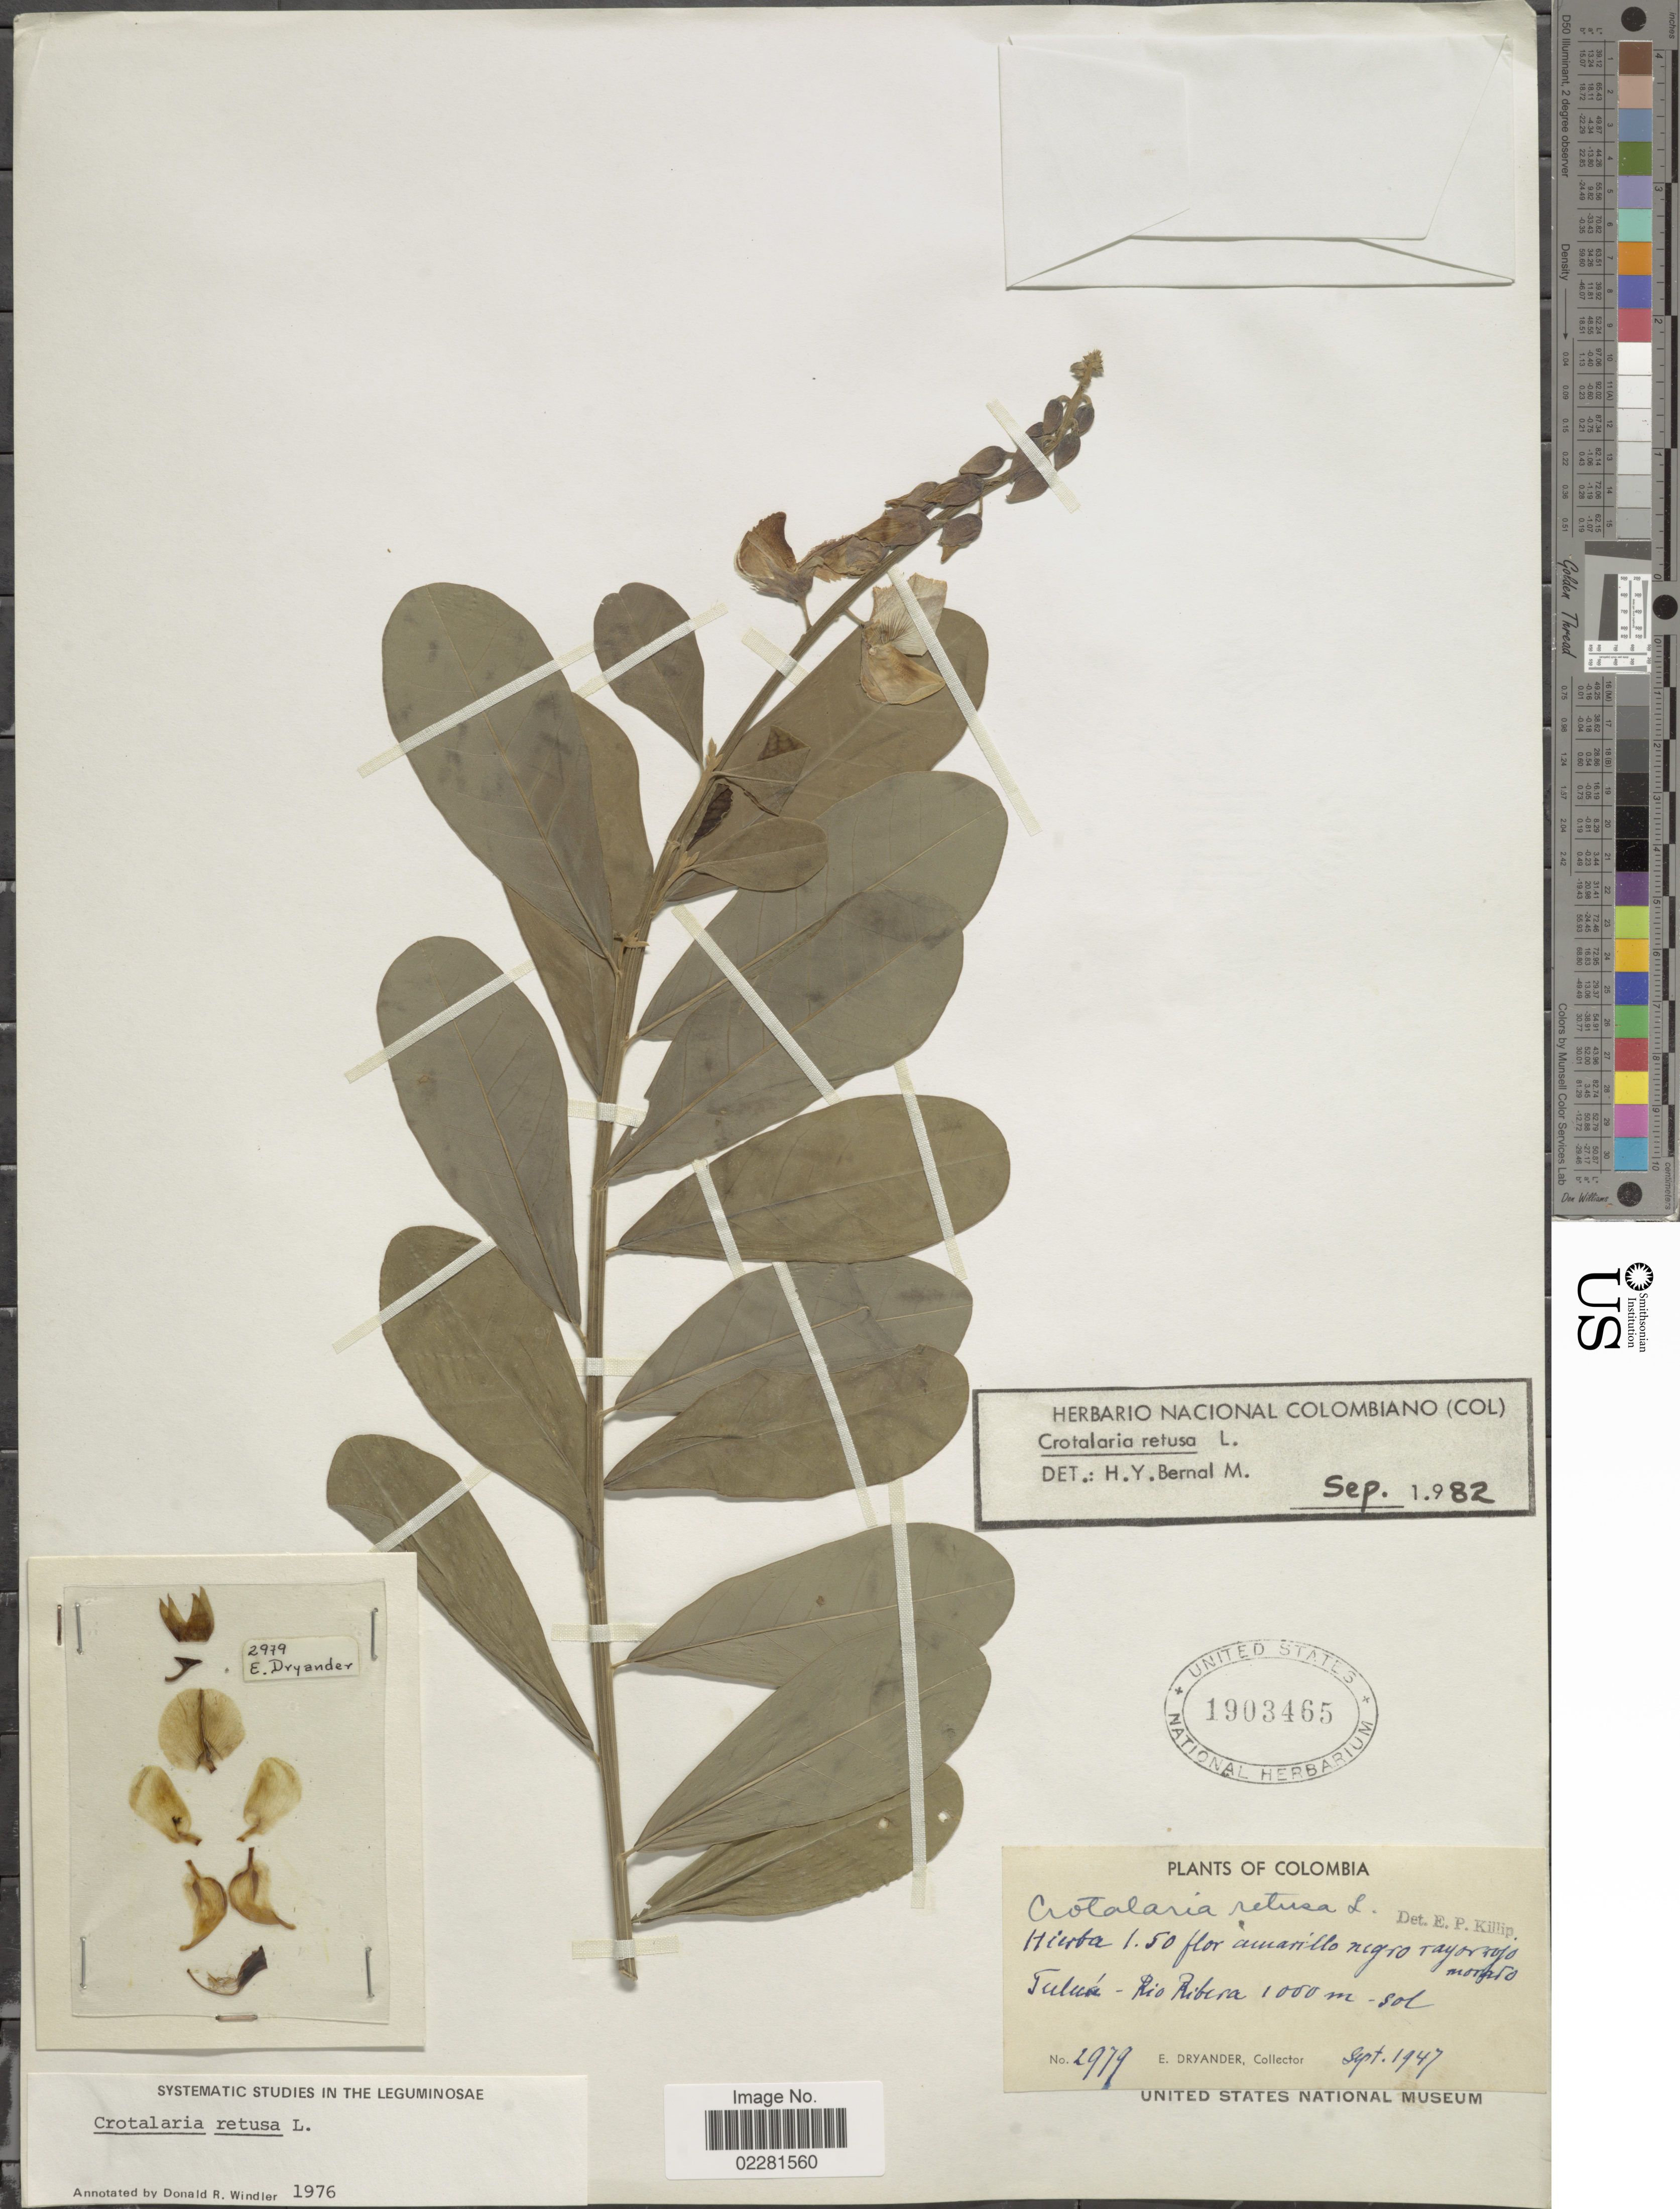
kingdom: Plantae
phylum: Tracheophyta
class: Magnoliopsida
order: Fabales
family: Fabaceae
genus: Crotalaria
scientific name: Crotalaria retusa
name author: L.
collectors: E. Dryander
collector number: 2979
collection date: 1947-09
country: Colombia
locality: Tulua, Rio Ribera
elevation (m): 1000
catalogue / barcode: US 1903465